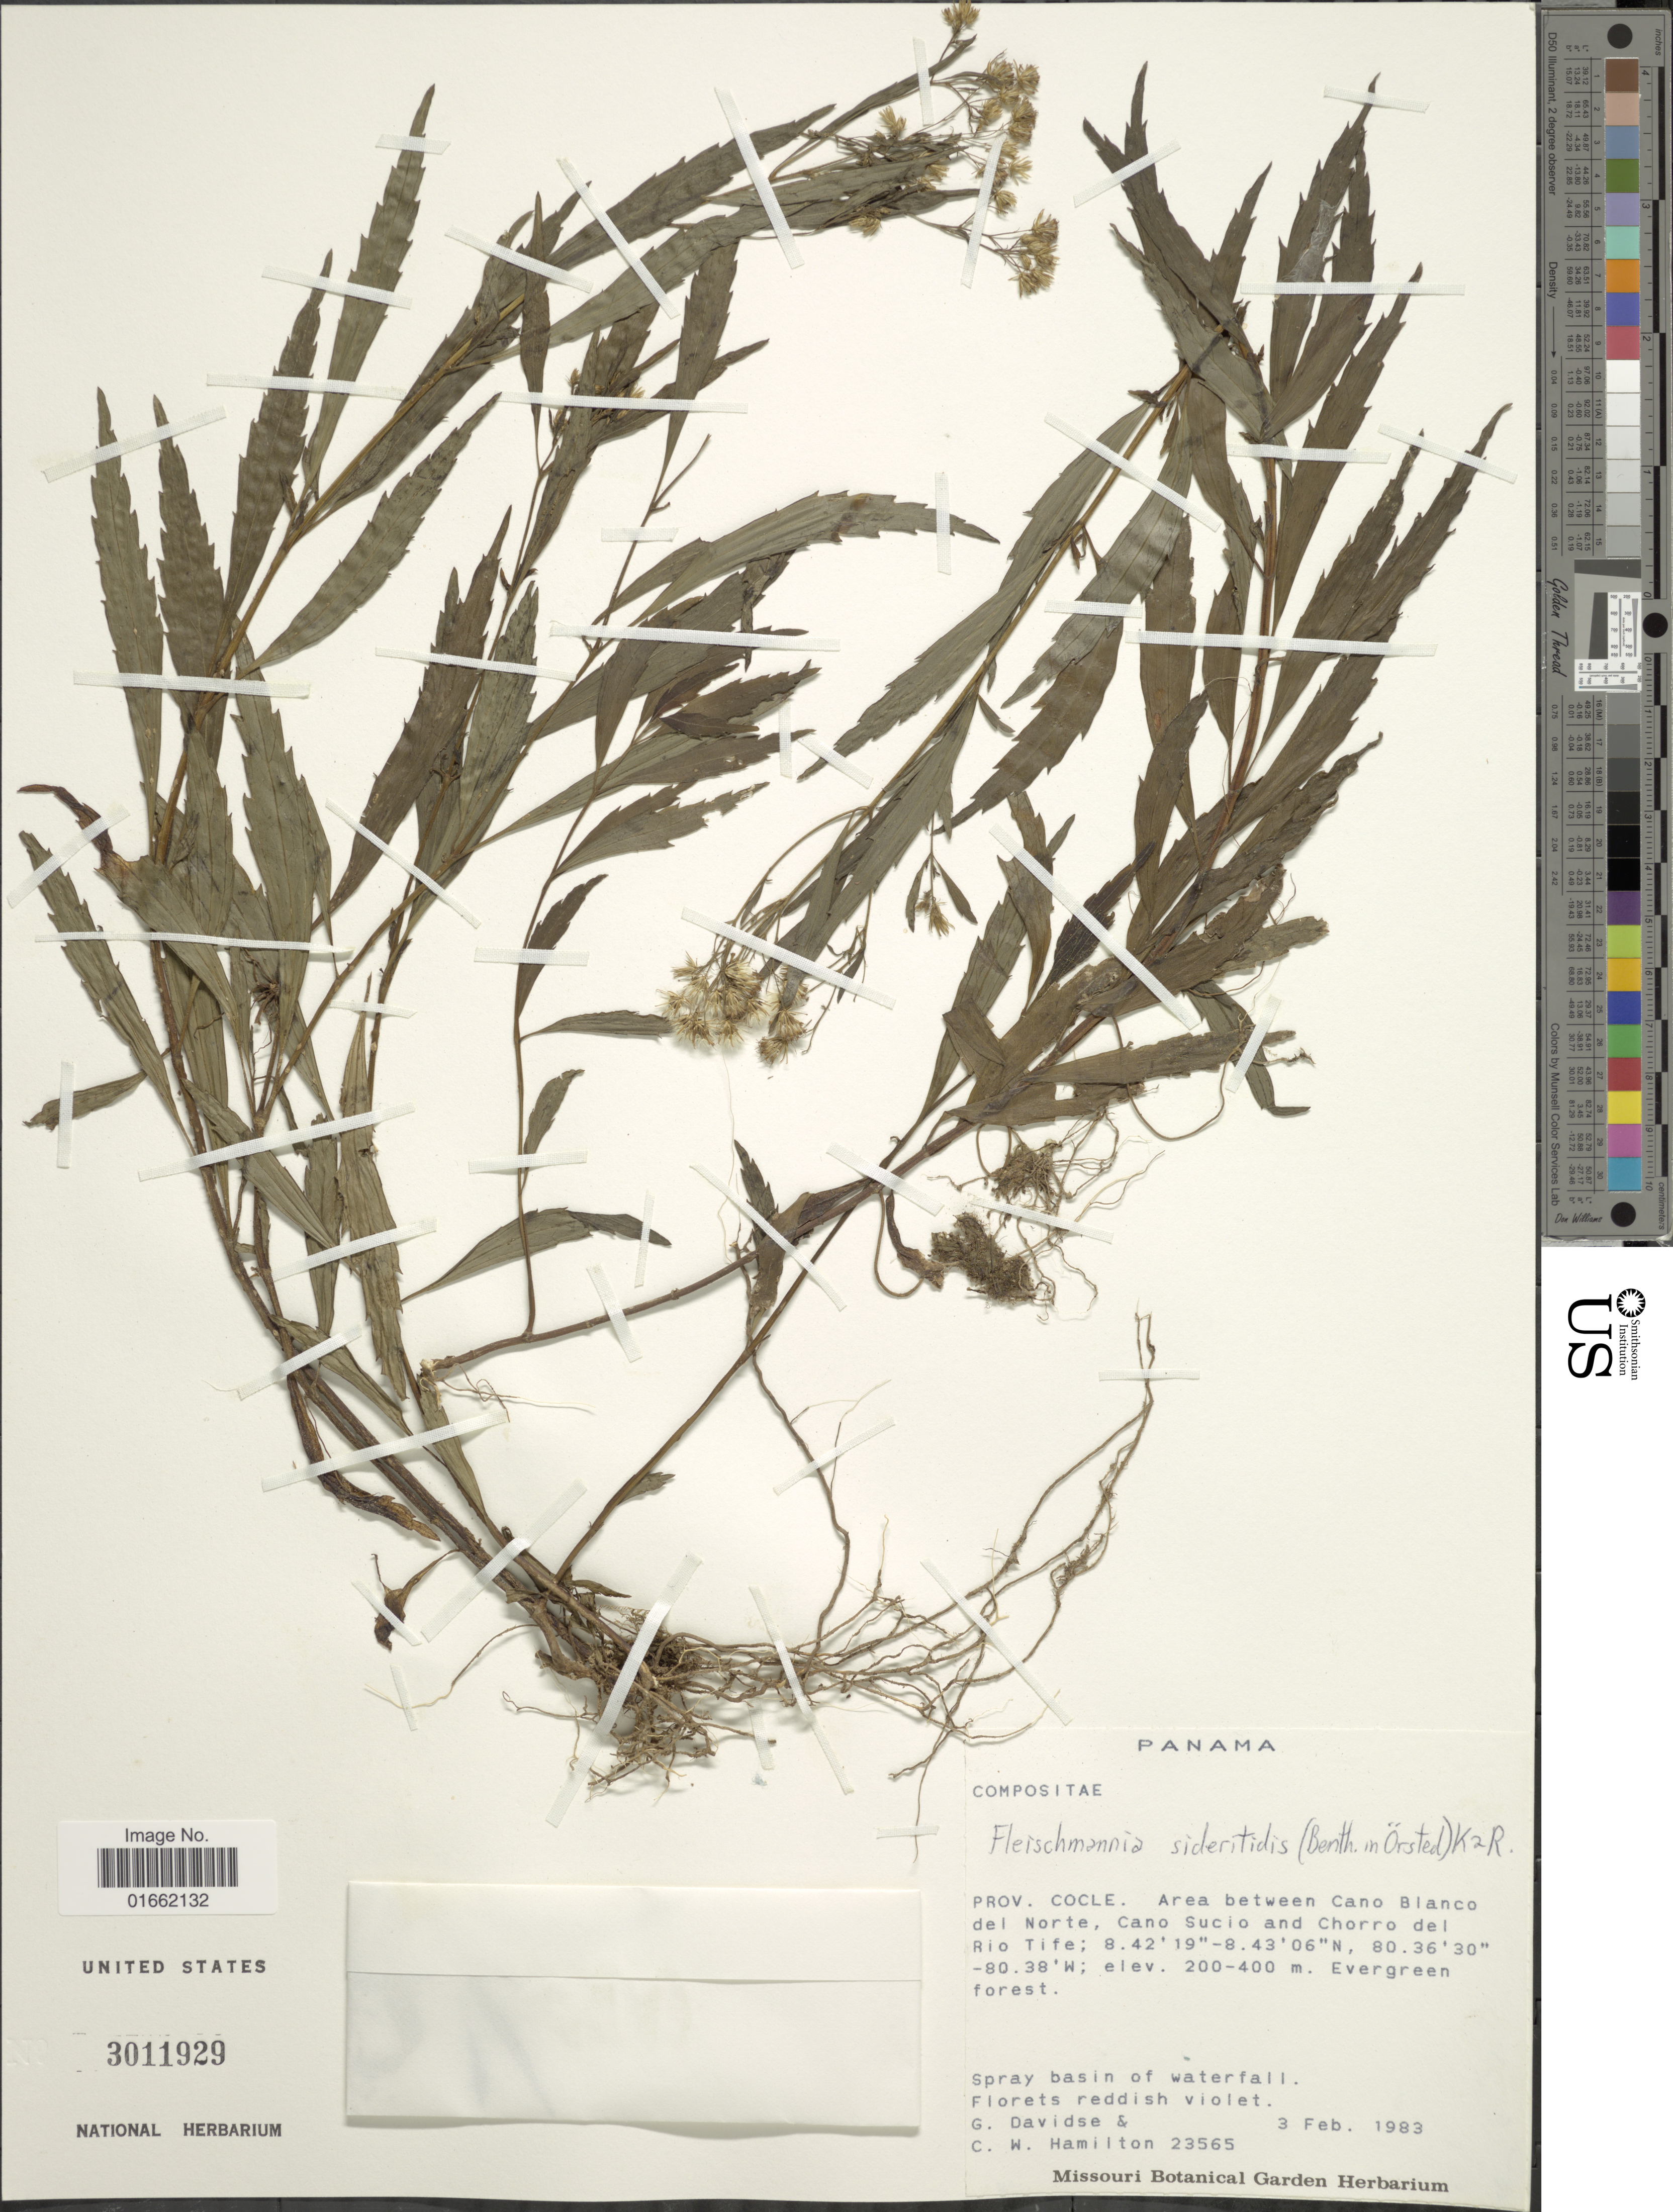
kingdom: Plantae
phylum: Tracheophyta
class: Magnoliopsida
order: Asterales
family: Asteraceae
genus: Fleischmannia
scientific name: Fleischmannia sideritides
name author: (Benth. in Oerst.) R.M. King & H. Rob.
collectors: G. Davidse & C. W. Hamilton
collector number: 23565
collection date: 1983-02-03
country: Panama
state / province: Coclé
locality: Prov. Cocle. Area between Cano Blanco del Norte, Cano Sucio and Chorro del Rio Tife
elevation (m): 200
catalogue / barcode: US 3011929